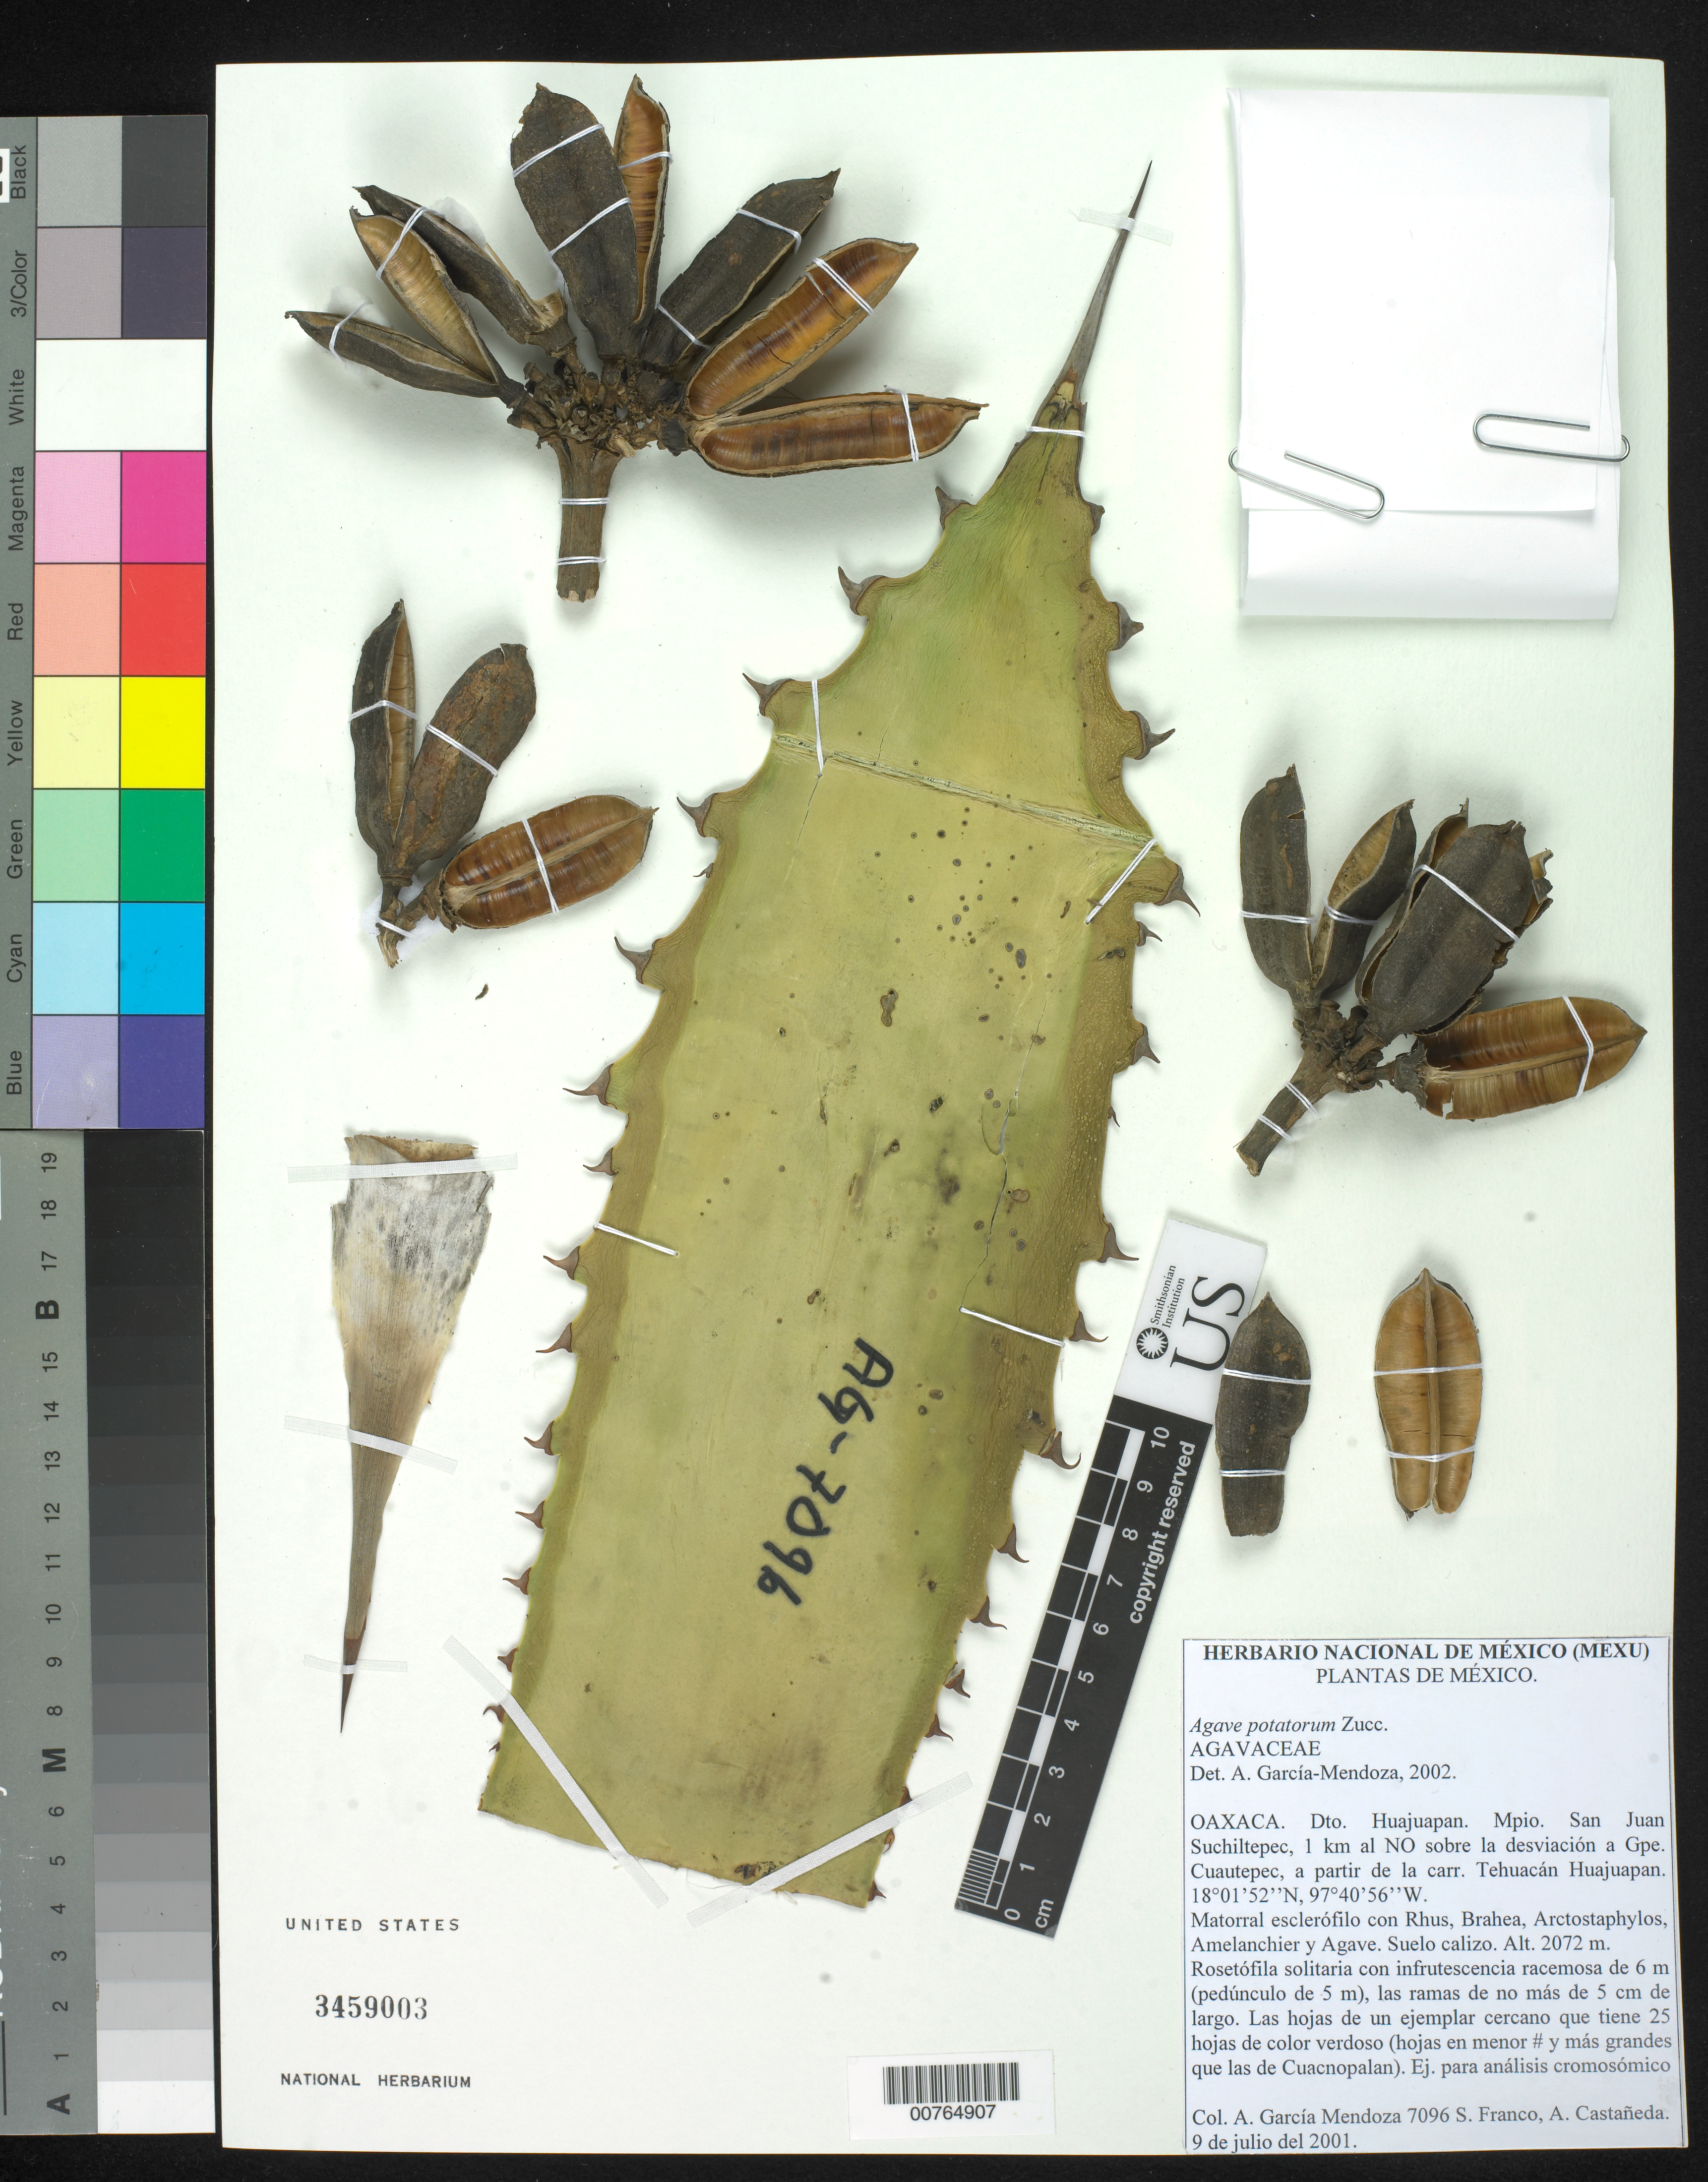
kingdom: Plantae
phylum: Tracheophyta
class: Liliopsida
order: Asparagales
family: Asparagaceae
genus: Agave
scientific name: Agave potatorum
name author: Zucc.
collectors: A. García-Mendoza, S. Franco & A. Castañeda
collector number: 7096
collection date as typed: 09 Jul 2001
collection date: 2001-07-09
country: Mexico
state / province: Oaxaca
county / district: Huajuapan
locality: San Juan Suchiltepec.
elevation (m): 2072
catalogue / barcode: US 3459003